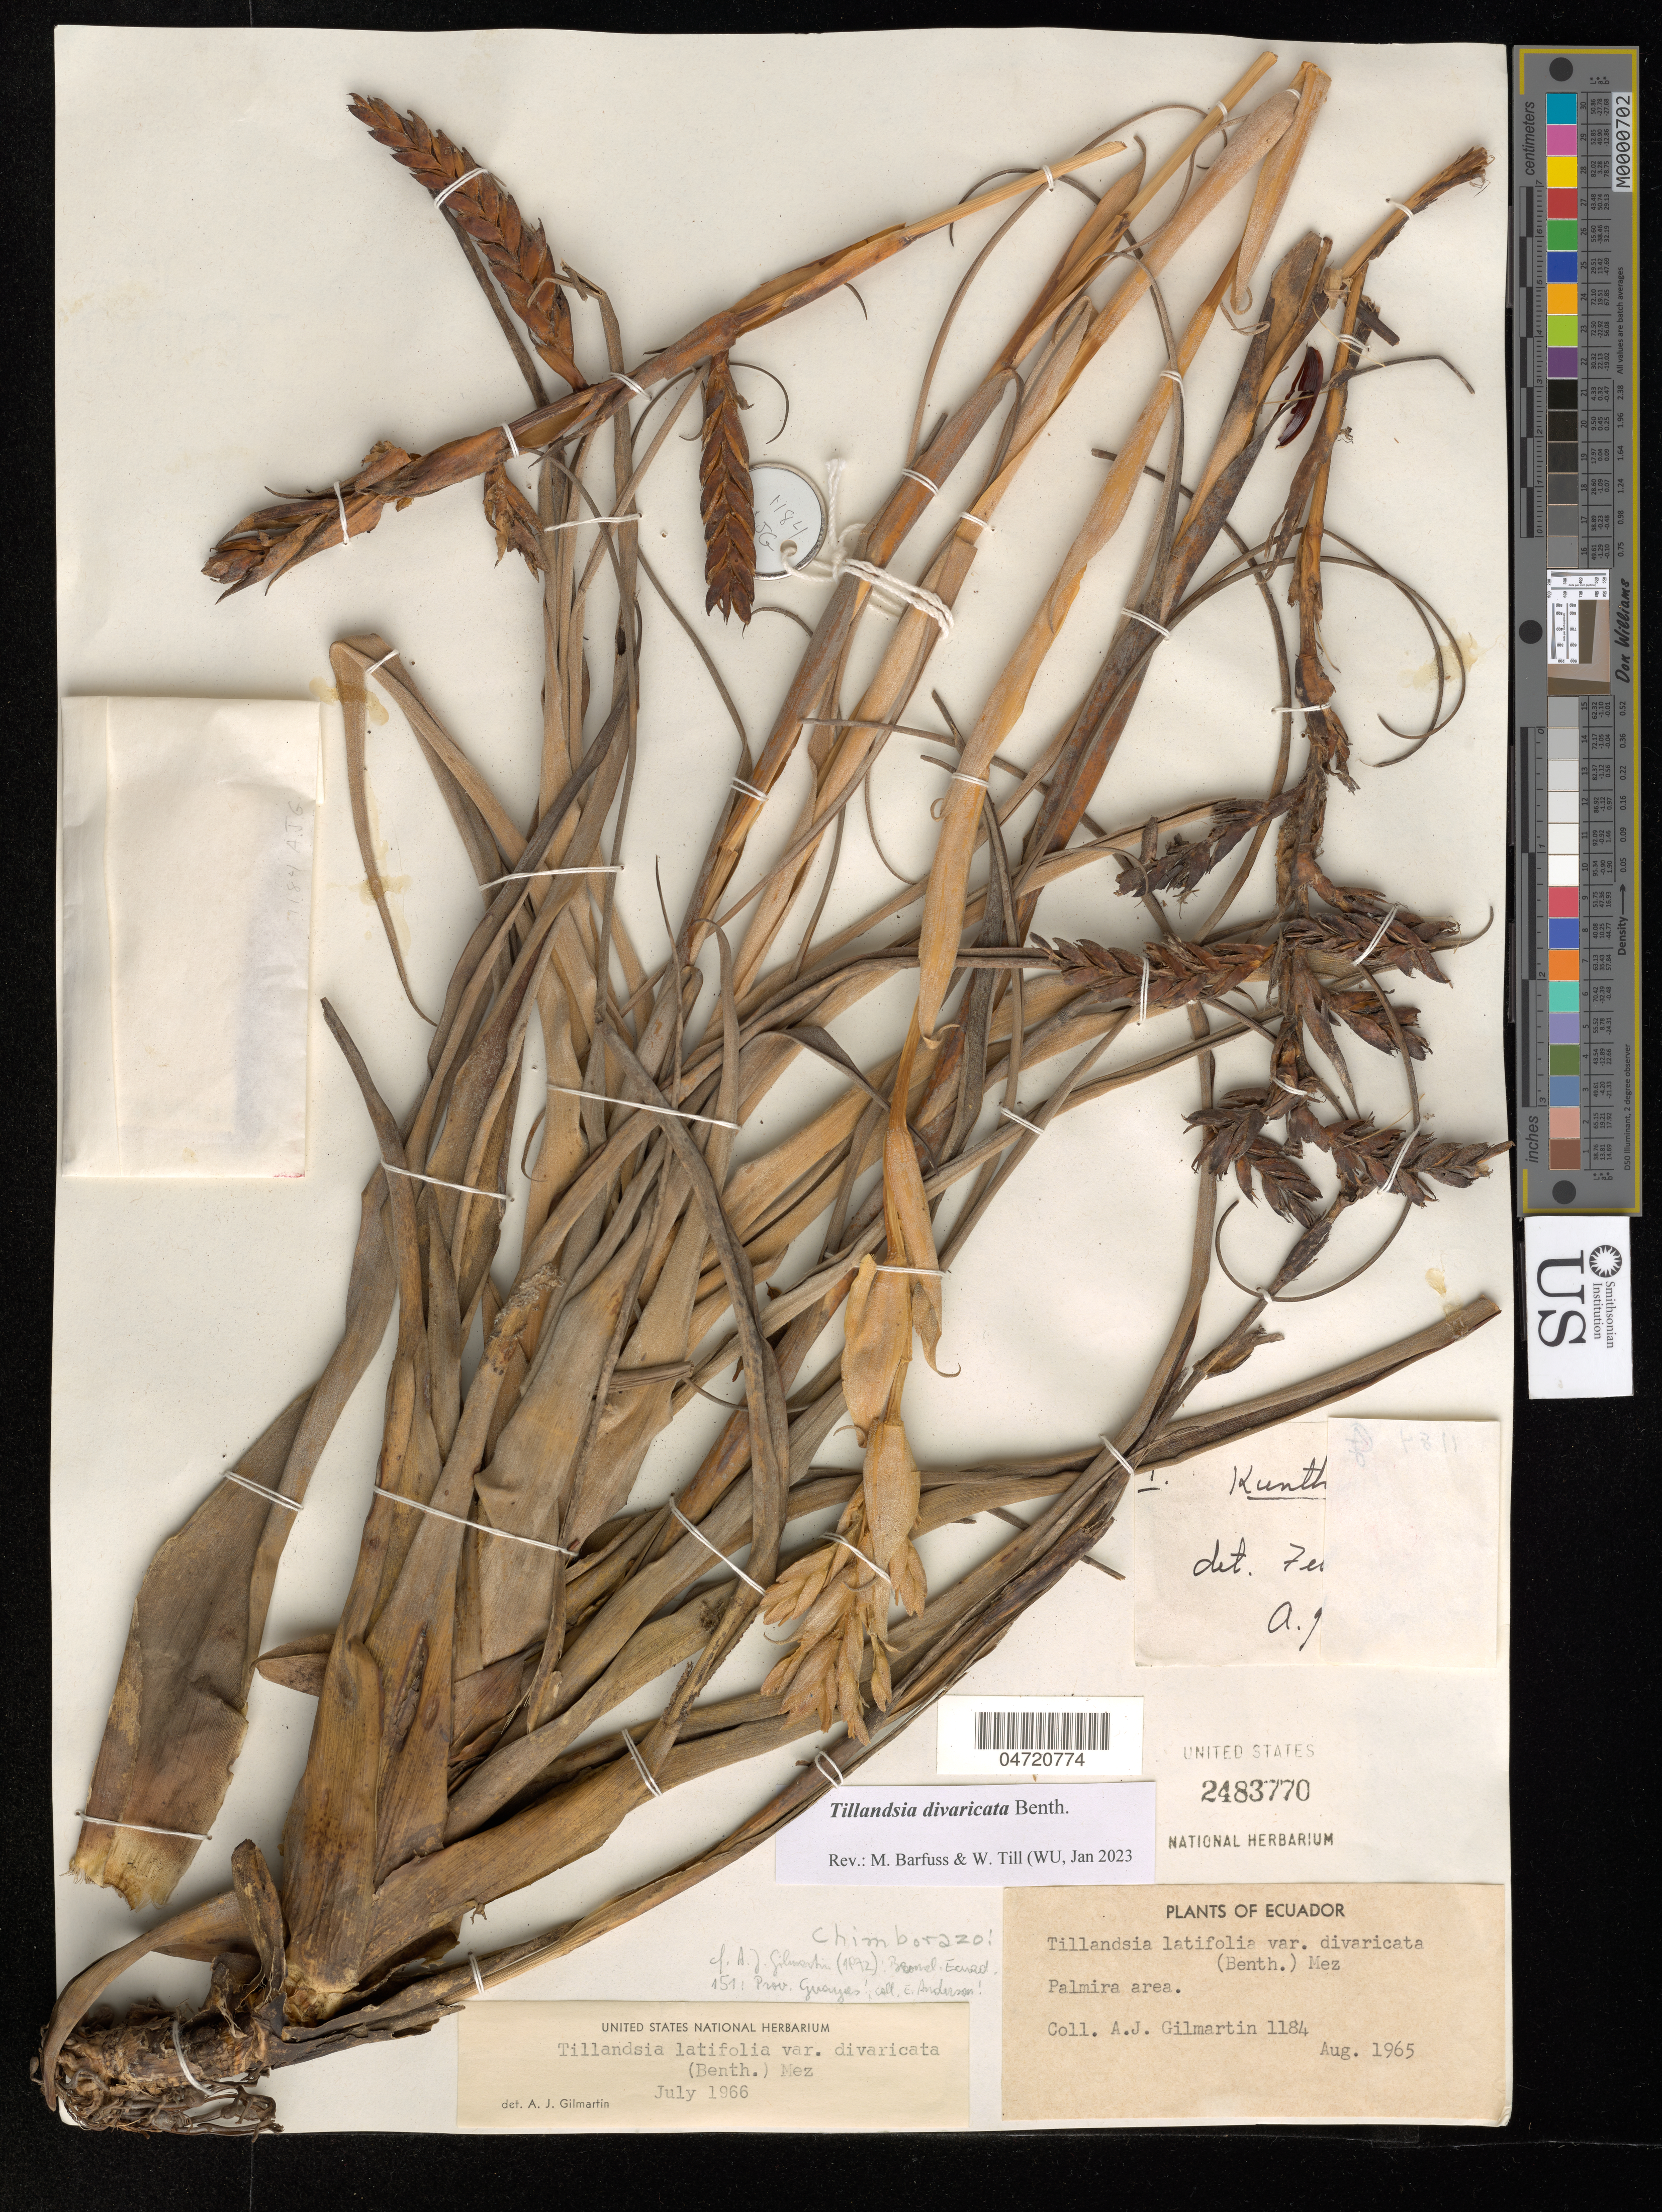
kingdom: Plantae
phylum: Tracheophyta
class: Liliopsida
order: Poales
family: Bromeliaceae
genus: Tillandsia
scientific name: Tillandsia divaricata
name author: Benth.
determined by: Barfuss, Michael H.; Till, W.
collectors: A. J. Gilmartin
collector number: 1184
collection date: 1965-08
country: Ecuador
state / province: Chimborazo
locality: Palmira [parish] area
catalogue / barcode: US 2483770